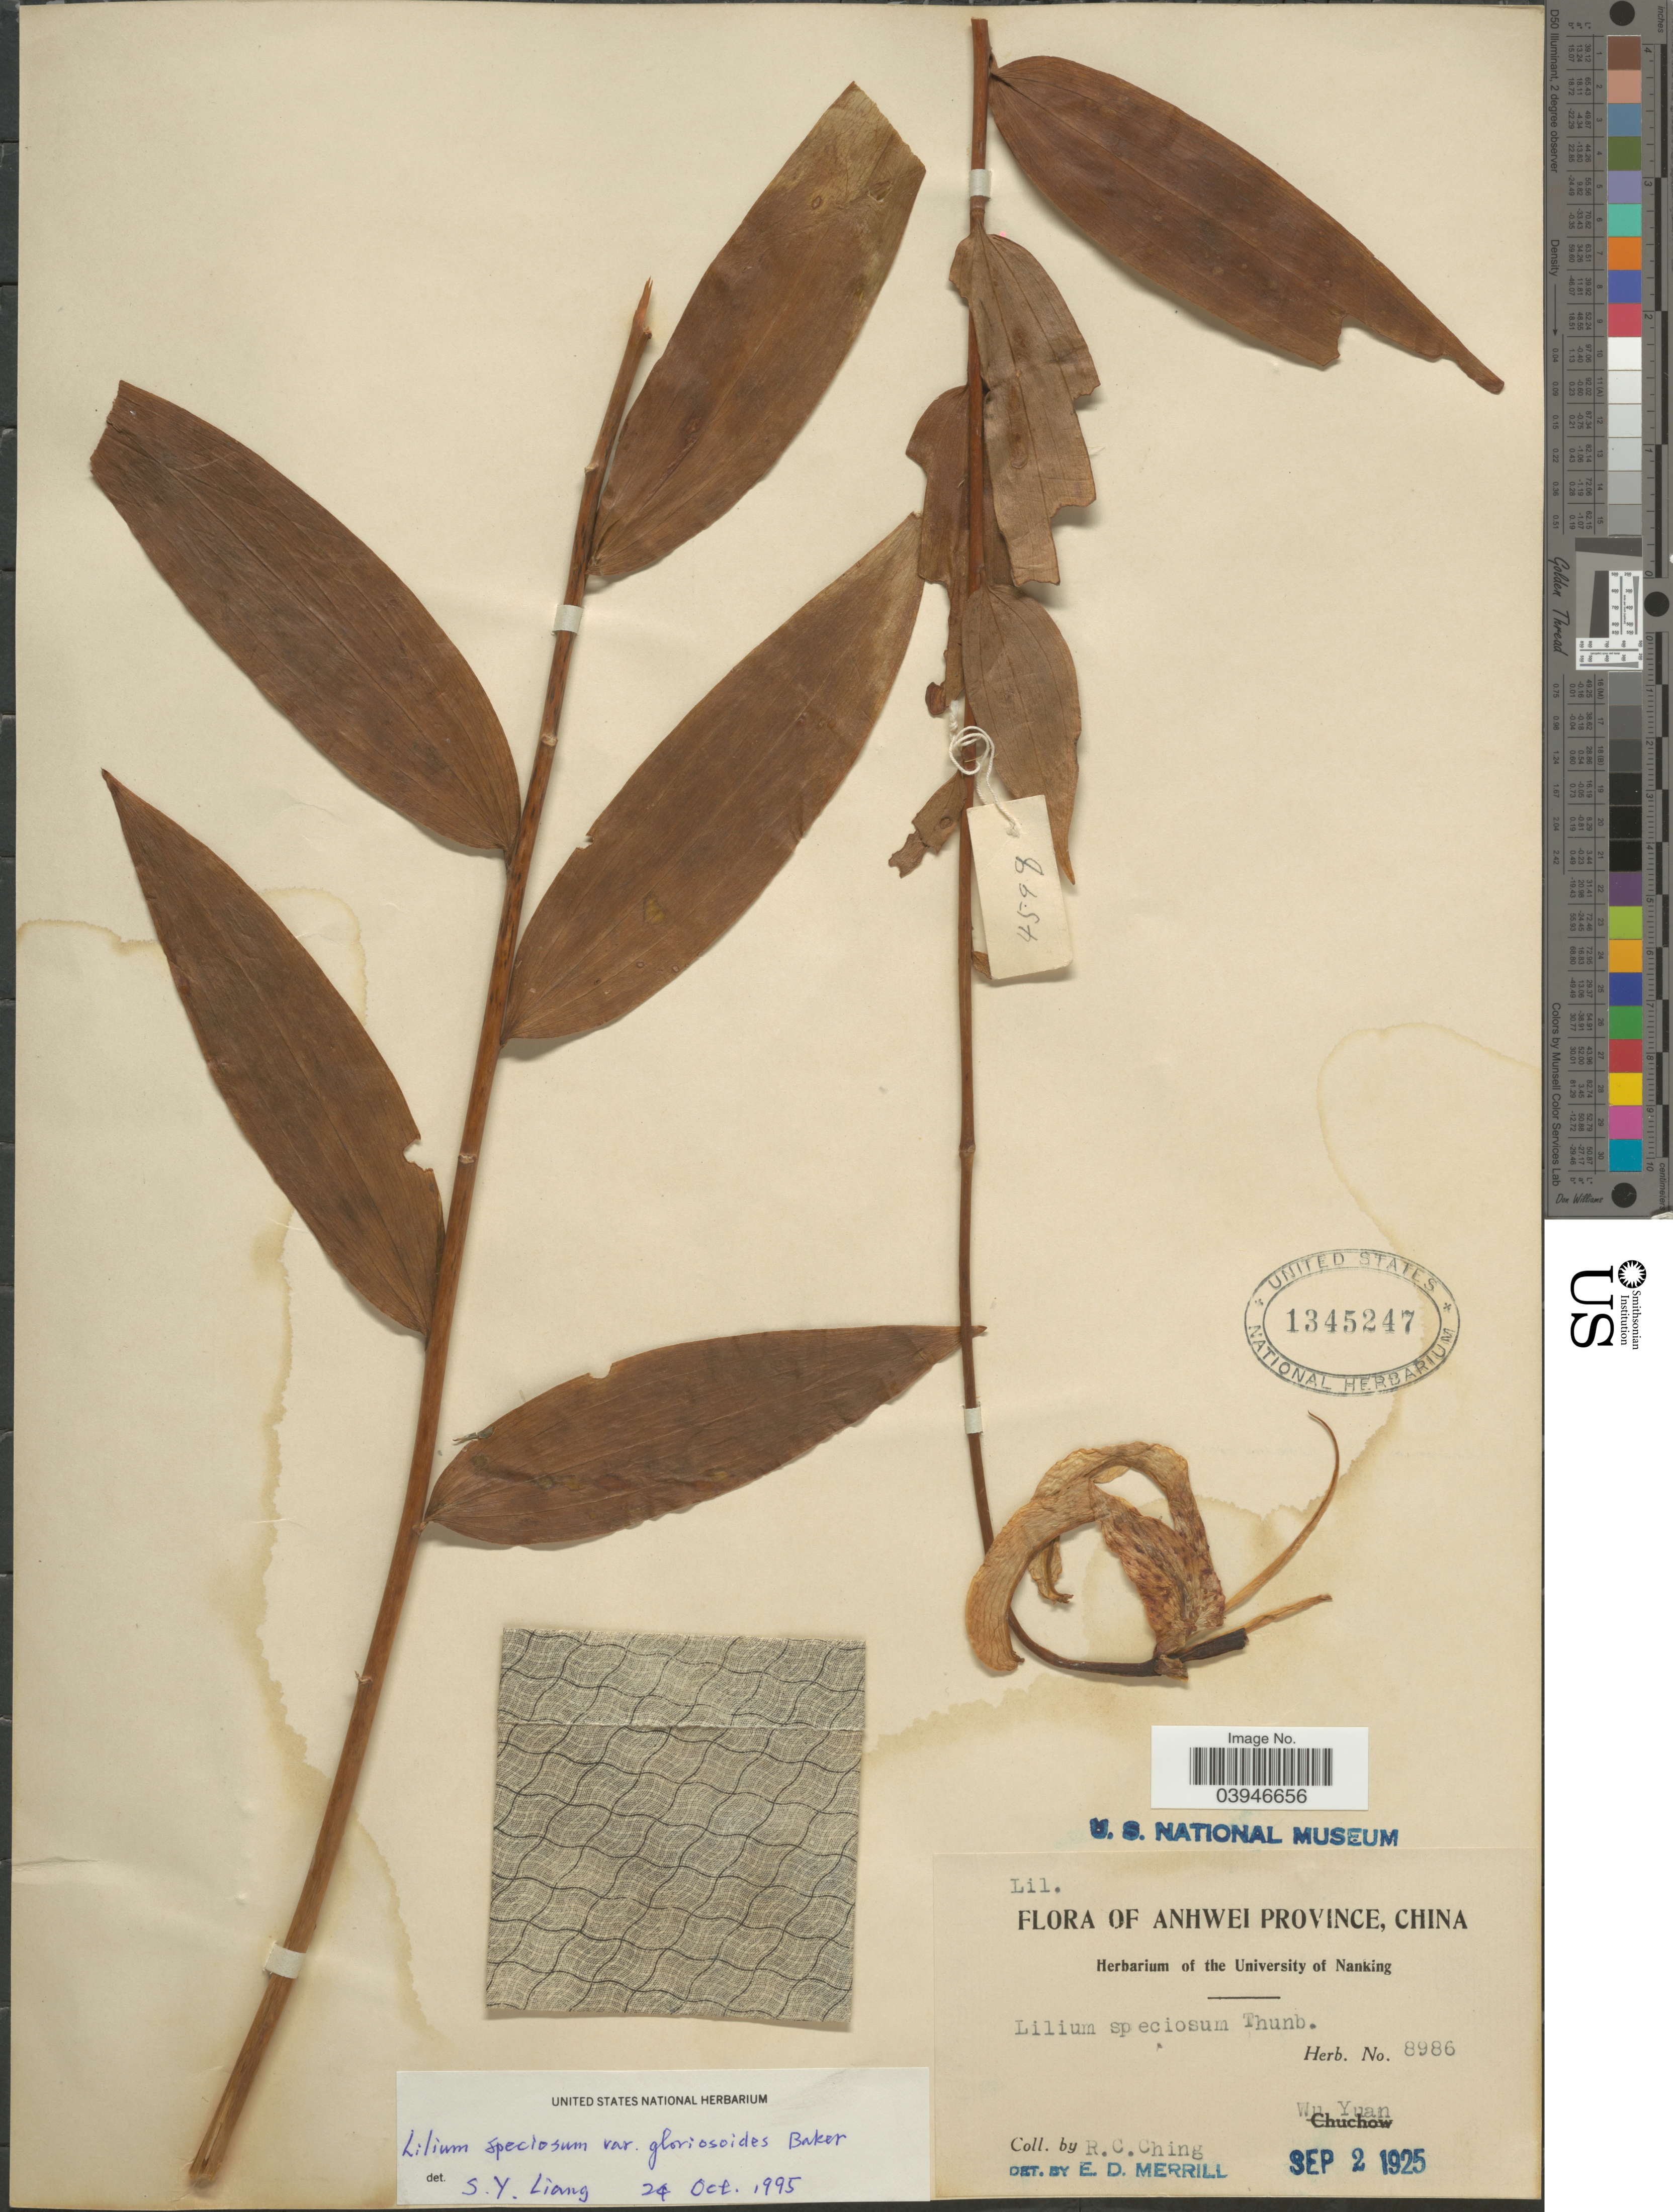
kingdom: Plantae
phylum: Tracheophyta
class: Liliopsida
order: Liliales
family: Liliaceae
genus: Lilium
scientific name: Lilium speciosum var. gloriosoides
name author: Baker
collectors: R. C. Ching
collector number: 8986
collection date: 1925-09-02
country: China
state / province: Anhui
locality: Anhwei Province. Wu Yuan.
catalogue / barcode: US 1345247